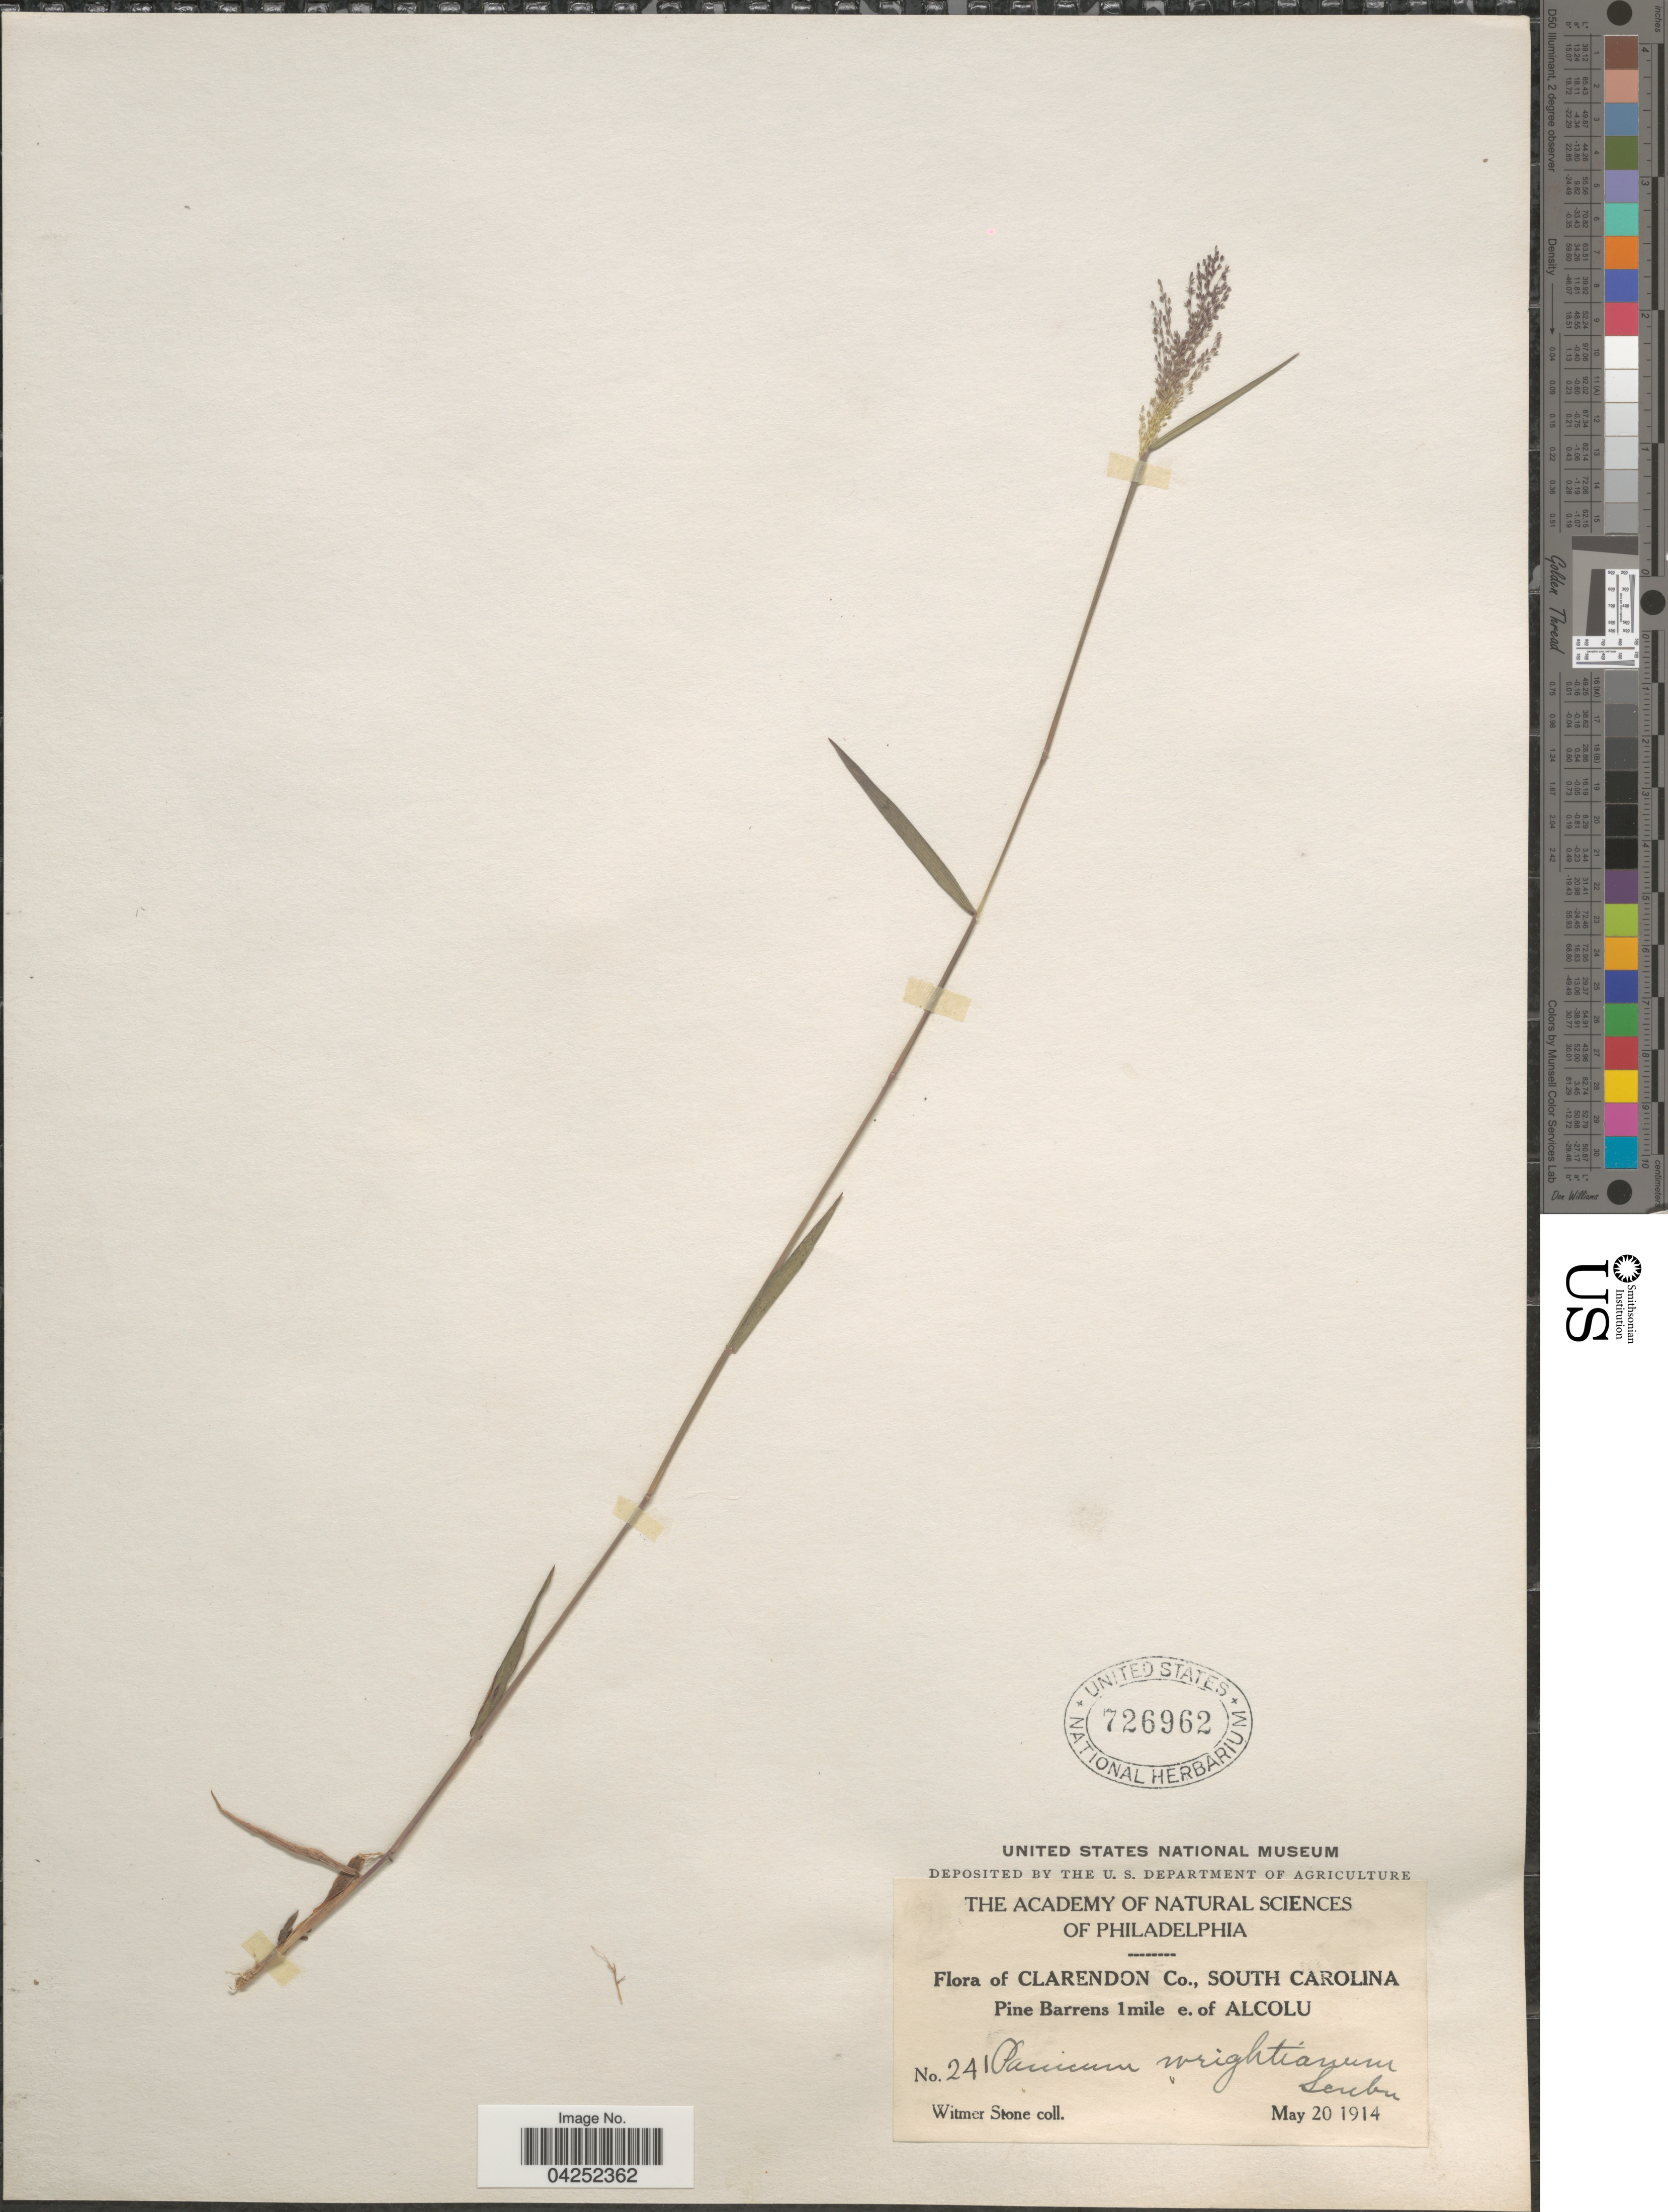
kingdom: Plantae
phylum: Tracheophyta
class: Liliopsida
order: Poales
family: Poaceae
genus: Dichanthelium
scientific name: Dichanthelium acuminatum var. longiligulatum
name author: (Nash) Gould & C.A. Clark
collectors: W. Stone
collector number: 241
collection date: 1914-05-20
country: United States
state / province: South Carolina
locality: Clarendon Co. Pine Barrens 1 mile e. of Alcolu.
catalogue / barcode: US 726962